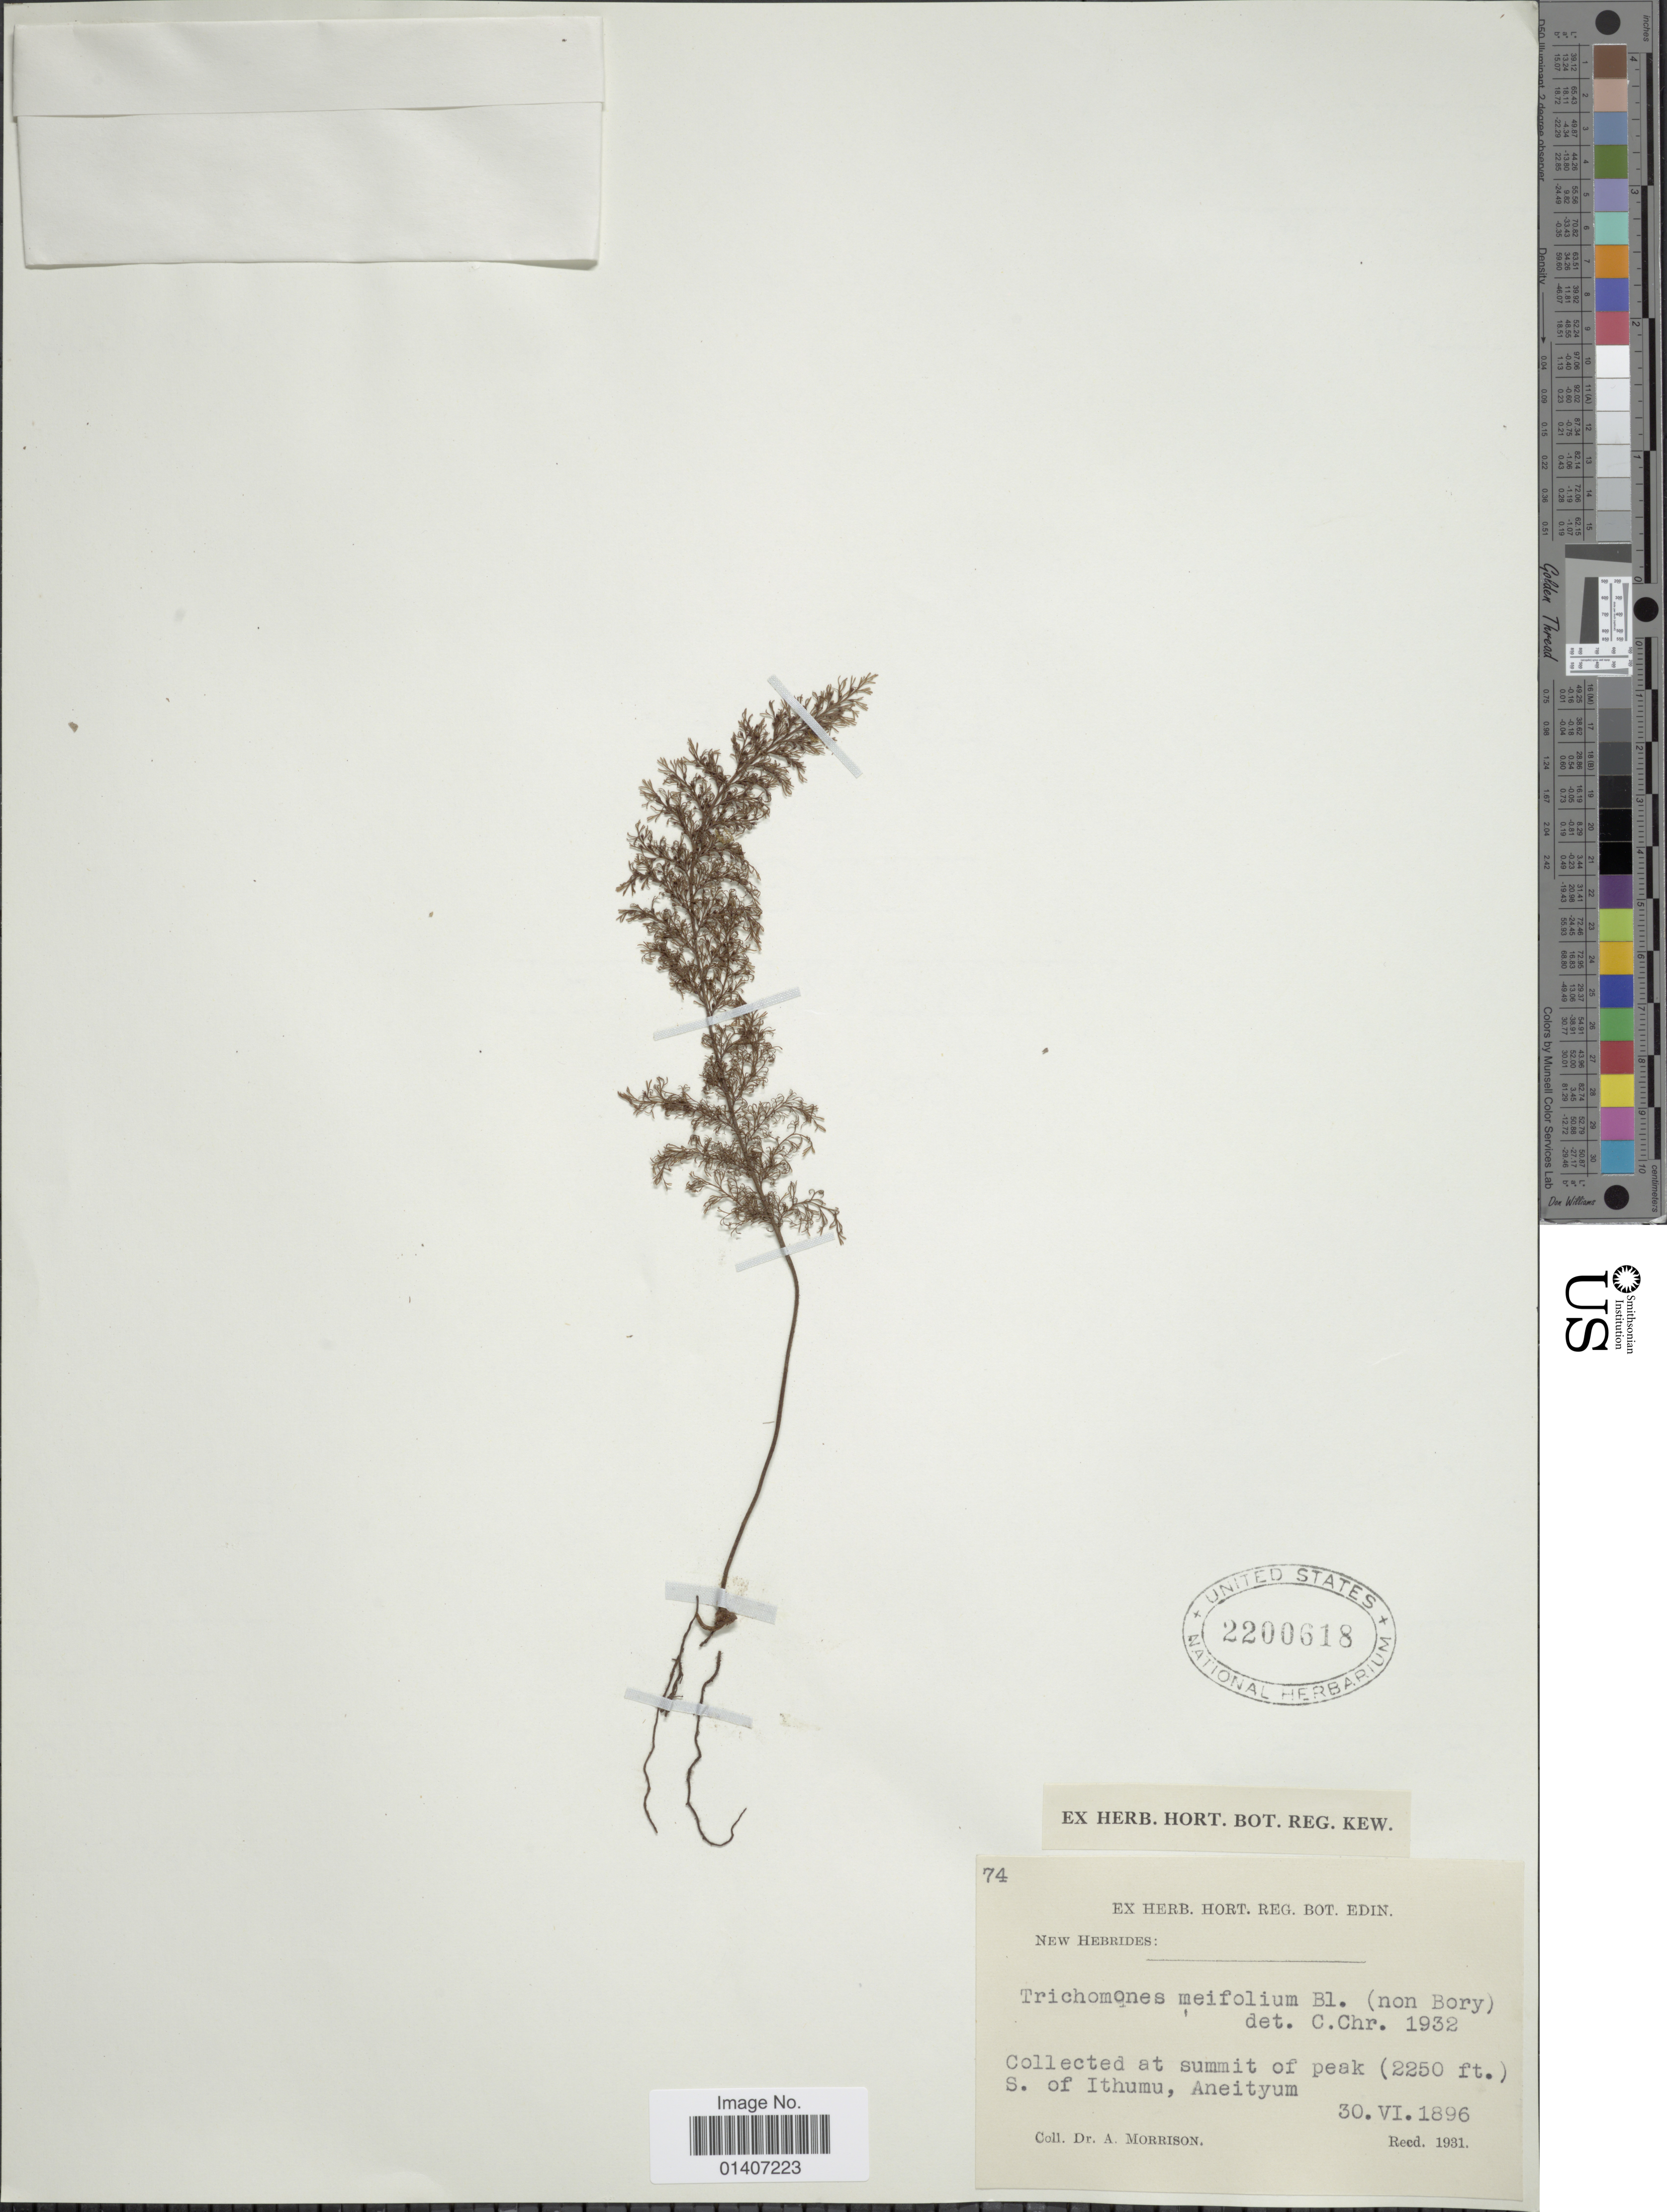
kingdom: Plantae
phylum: Tracheophyta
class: Polypodiopsida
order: Hymenophyllales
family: Hymenophyllaceae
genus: Abrodictyum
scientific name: Abrodictyum meifolium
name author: (Bory) Ebihara & K. Iwats.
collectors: A. Morrison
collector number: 74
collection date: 1896-06-30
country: Vanuatu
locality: New Hebrides, at summit of peak S of Ithumu, Aneityum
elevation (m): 686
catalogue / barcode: US 220618